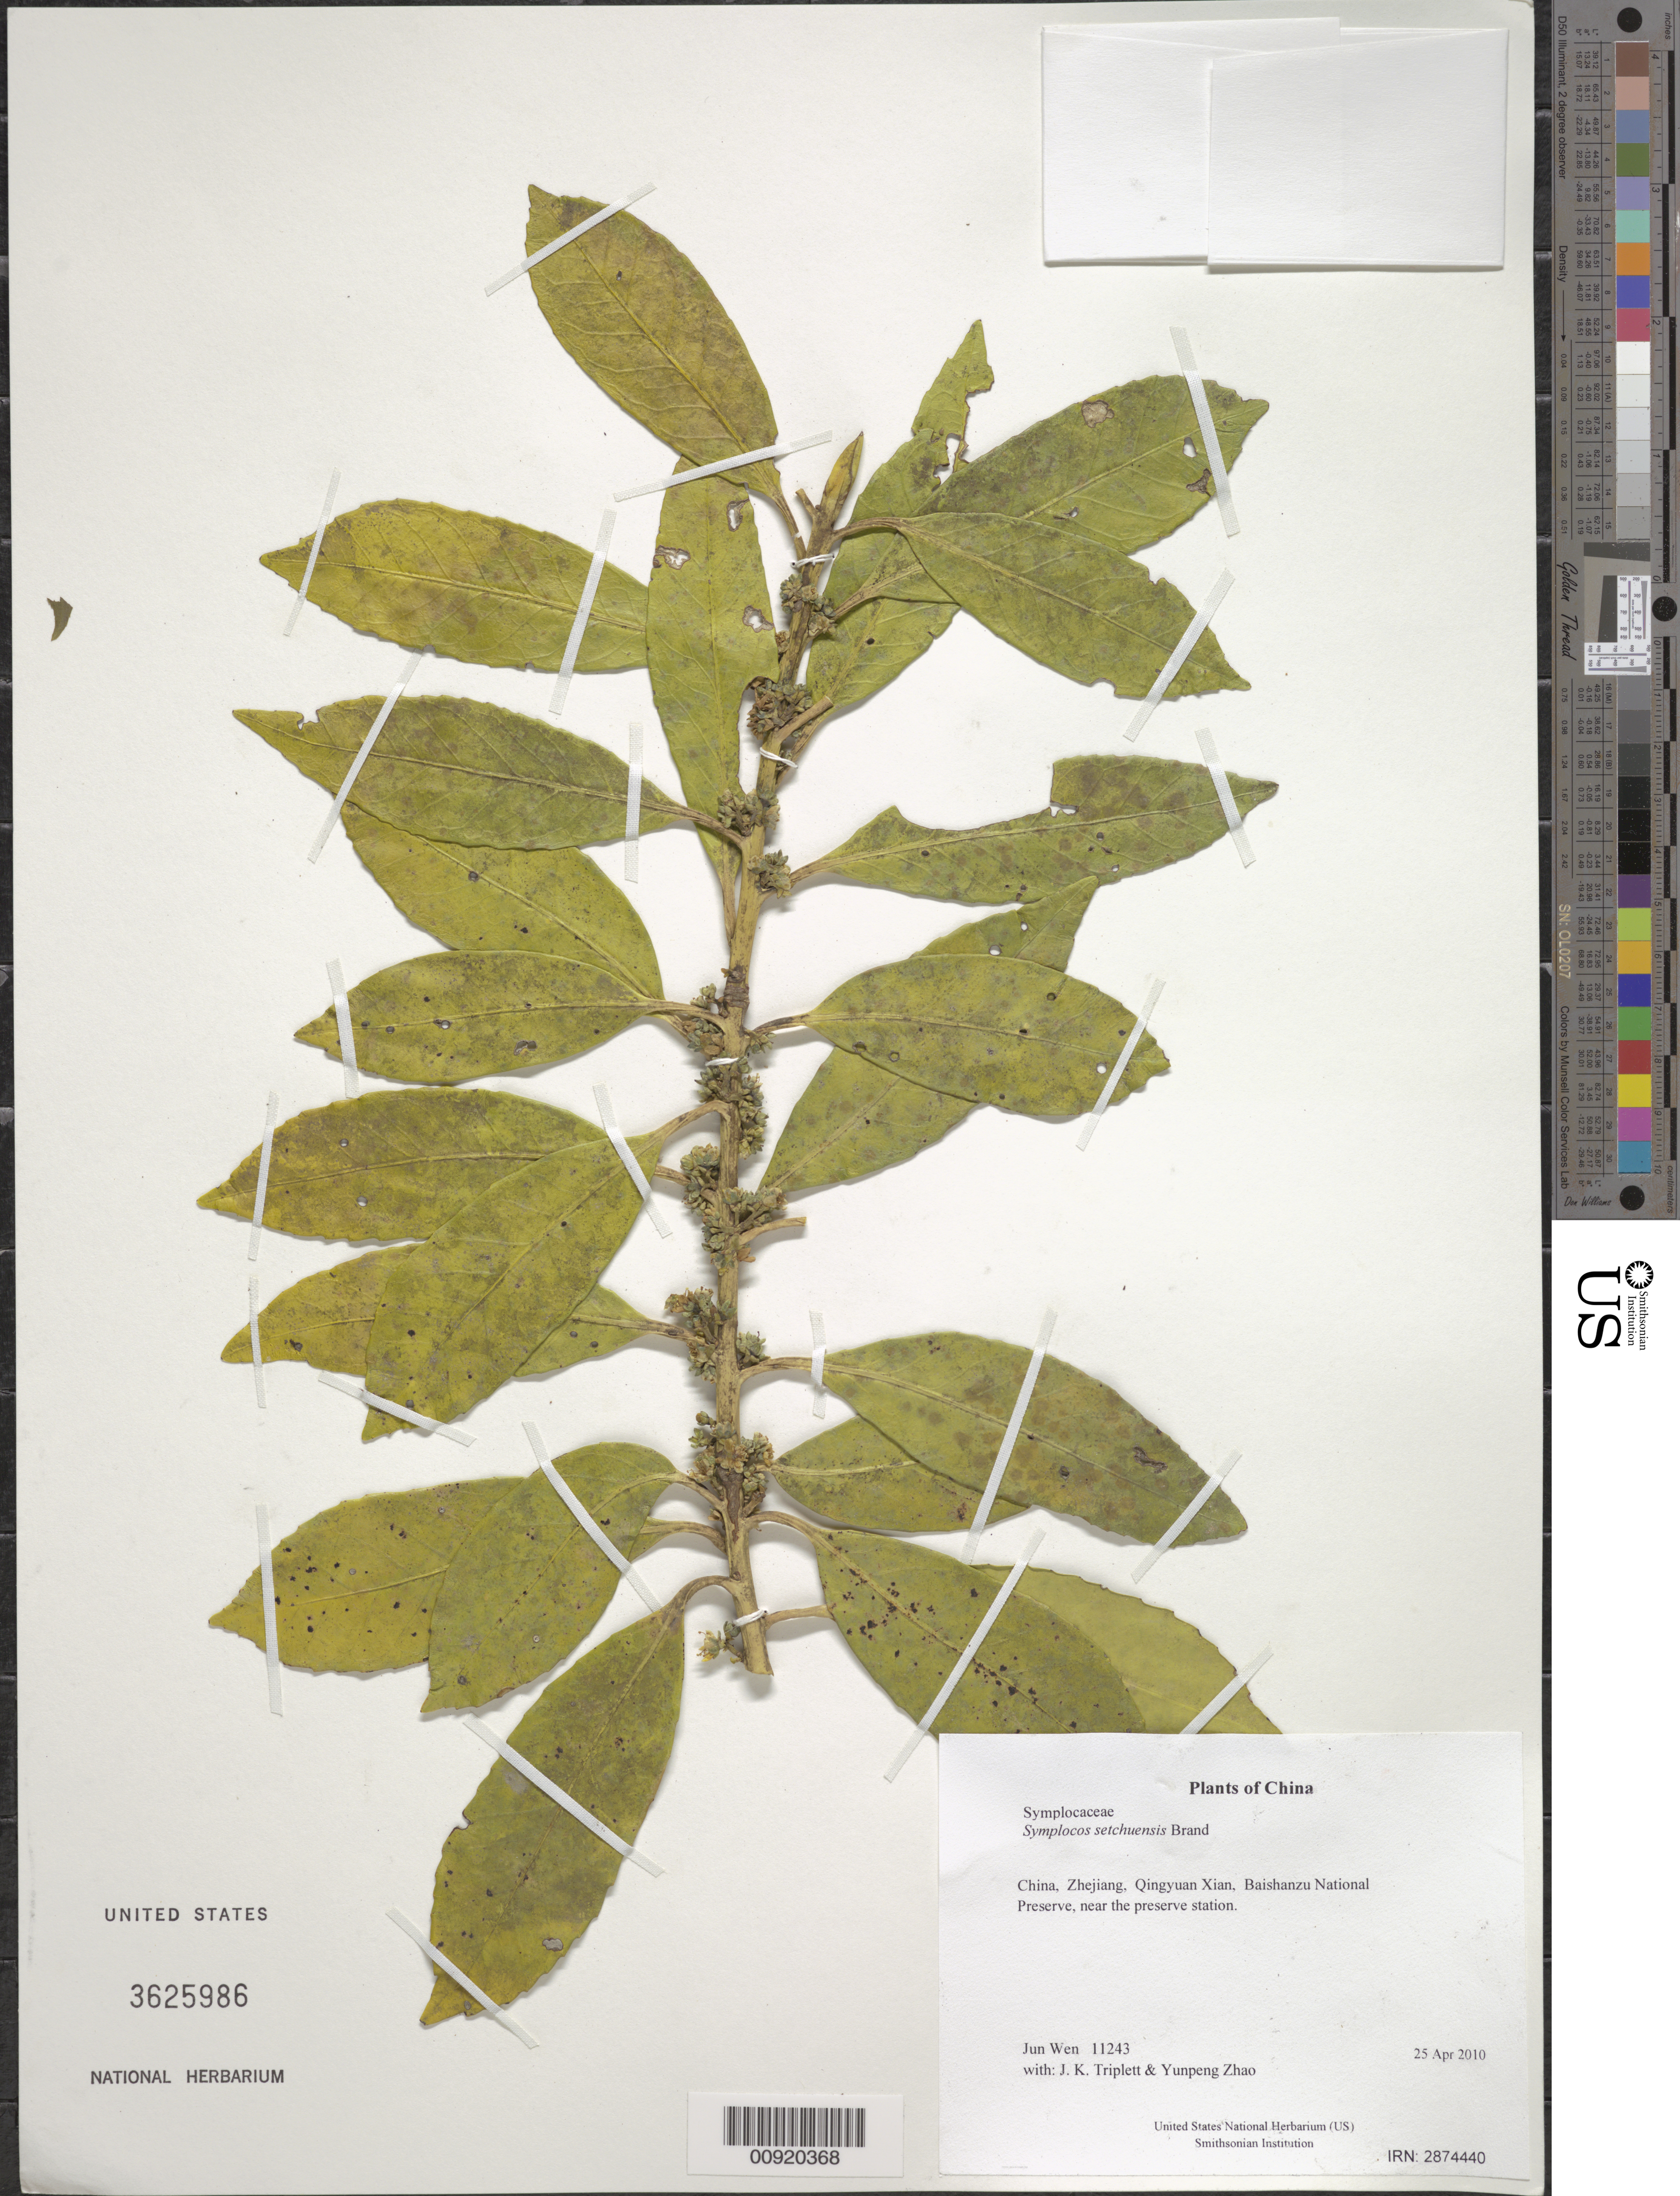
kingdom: Plantae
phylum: Tracheophyta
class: Magnoliopsida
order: Ericales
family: Symplocaceae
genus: Symplocos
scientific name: Symplocos setchuensis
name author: Brand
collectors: J. Wen, J. K. Triplett & Yunpeng Zhao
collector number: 11243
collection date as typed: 25 Apr 2010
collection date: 2010-04-25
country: China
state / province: Zhejiang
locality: Qingyuan Xian, Baishanzu National Preserve, near the preserve station.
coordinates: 27 45.309 N, 119 11.667 E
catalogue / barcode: US 3625986